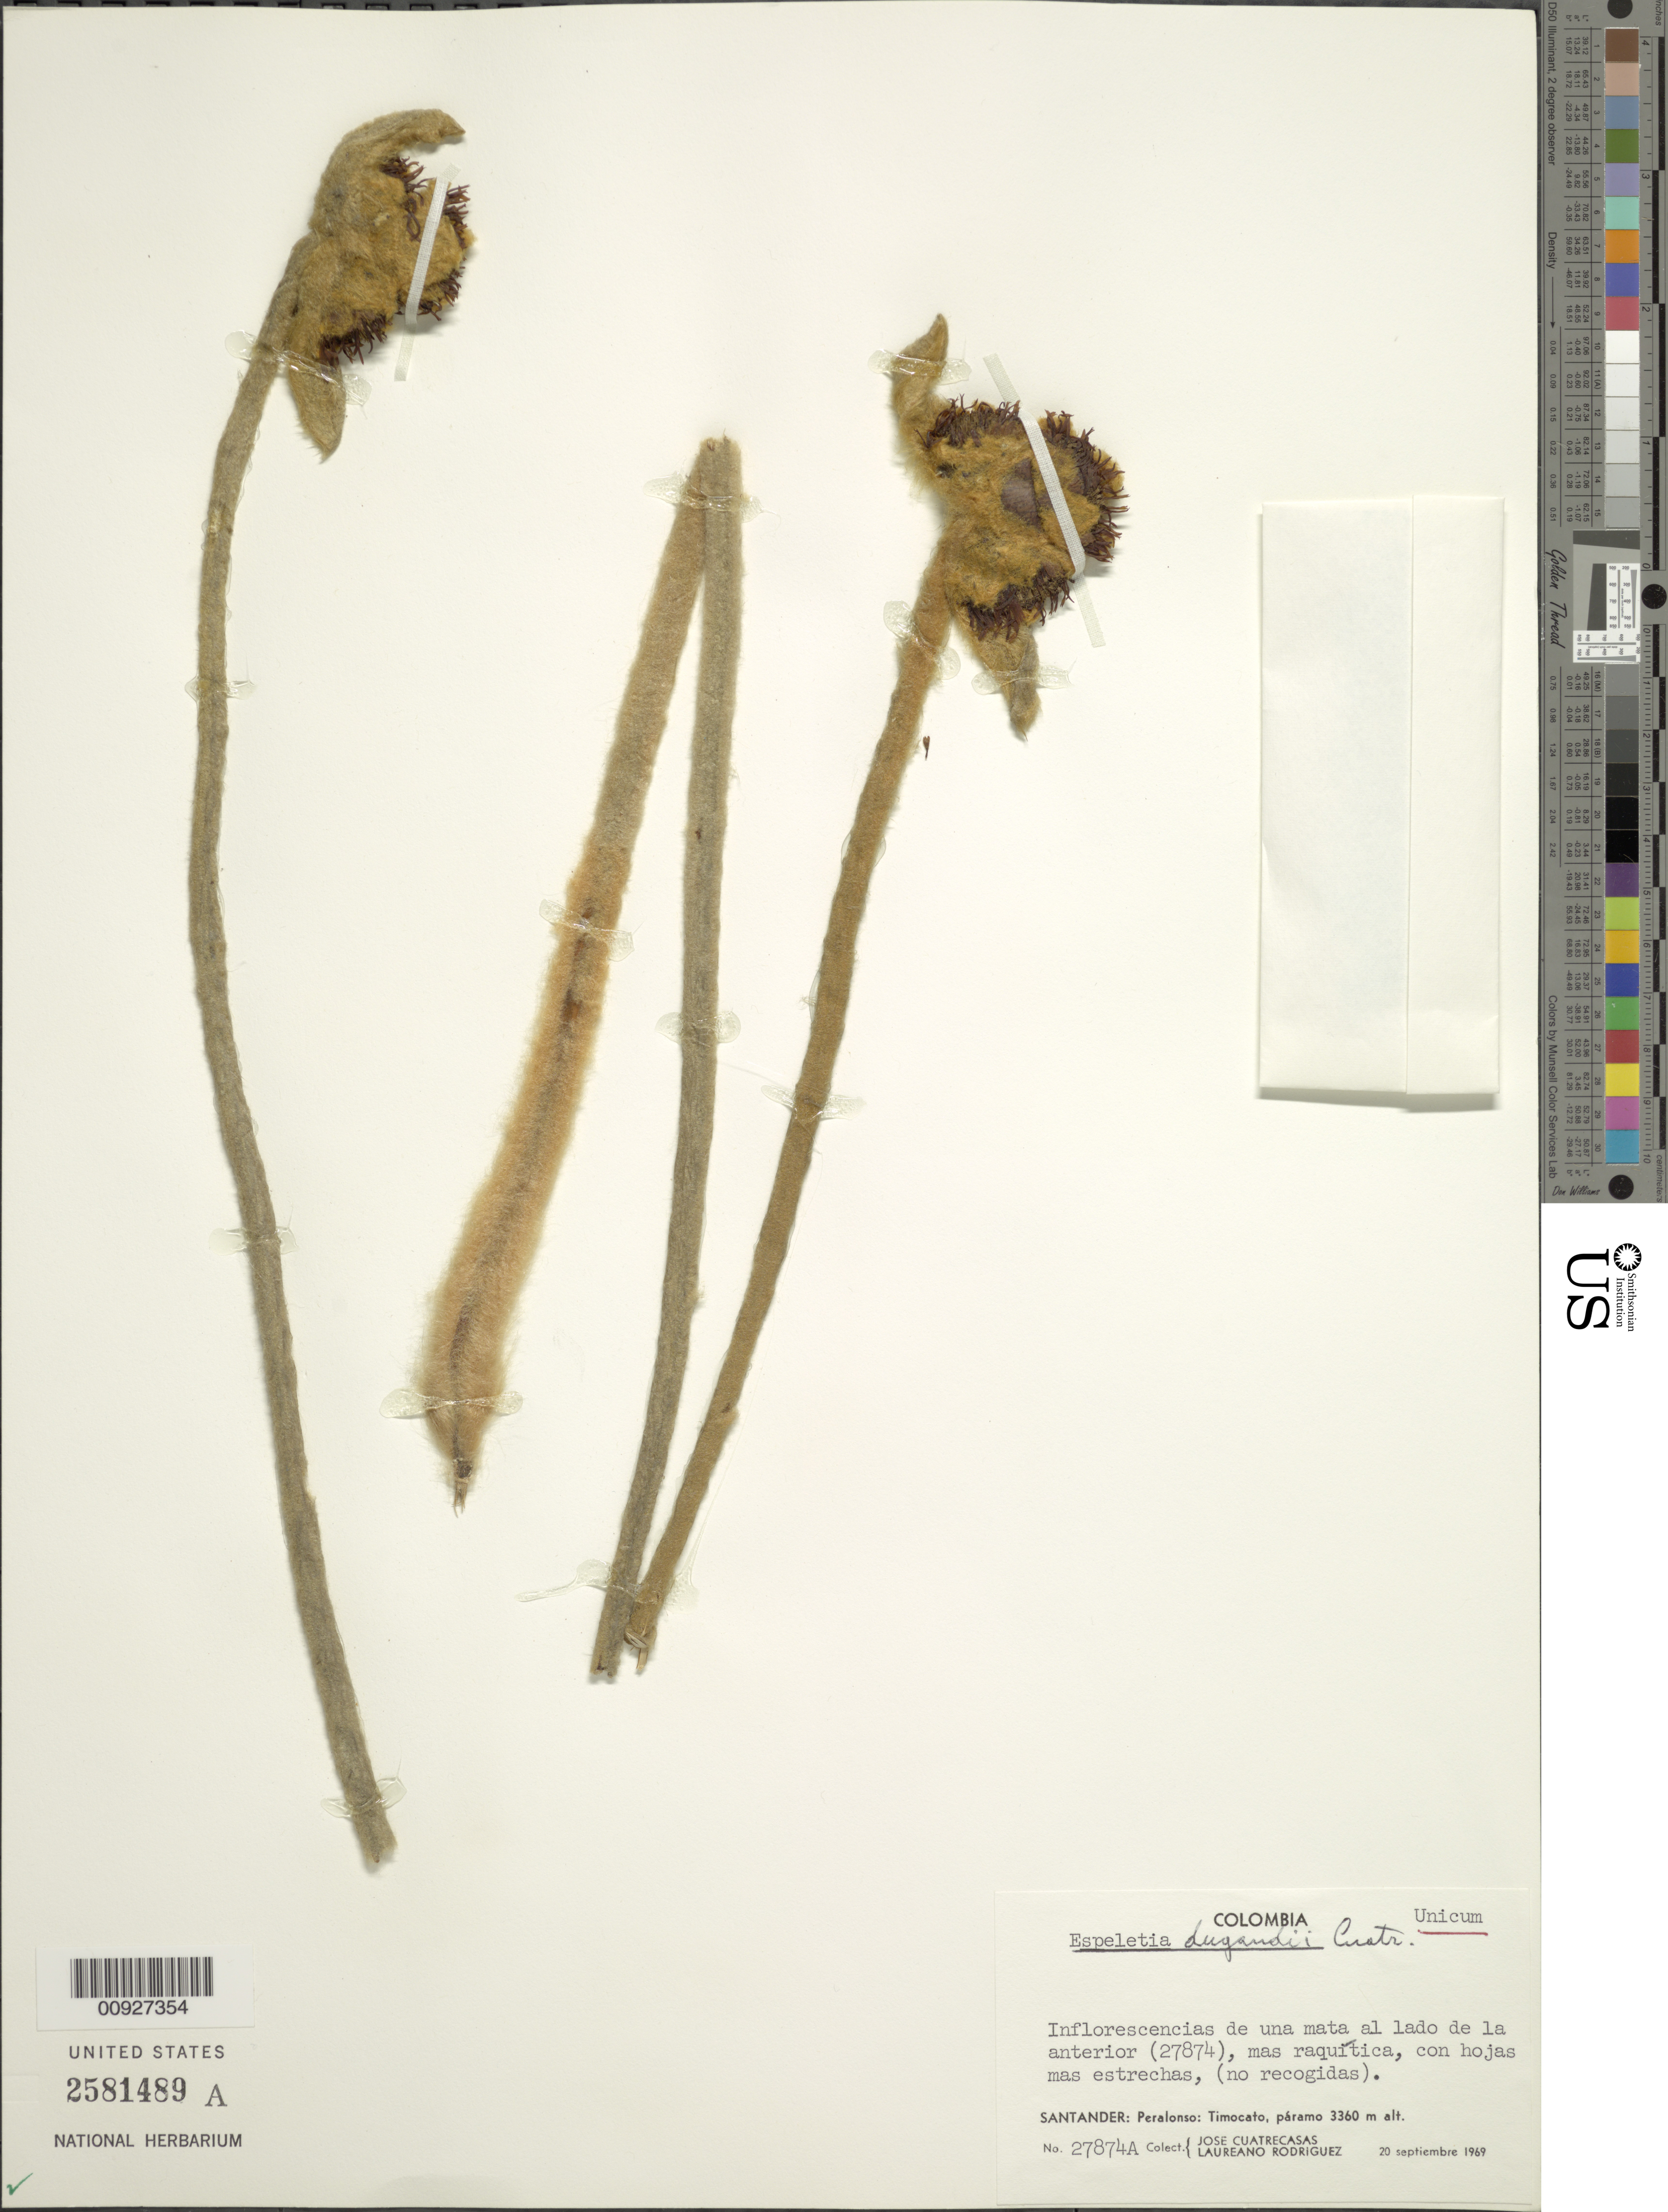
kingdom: Plantae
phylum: Tracheophyta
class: Magnoliopsida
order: Asterales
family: Asteraceae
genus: Espeletia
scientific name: Espeletia dugandii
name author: Cuatrec.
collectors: J. Cuatrecasas & L. Rodriguez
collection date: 1969-09-20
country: Colombia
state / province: Santander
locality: Peralonso: Timocato.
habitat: Páramo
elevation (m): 3360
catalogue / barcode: US 2581489A